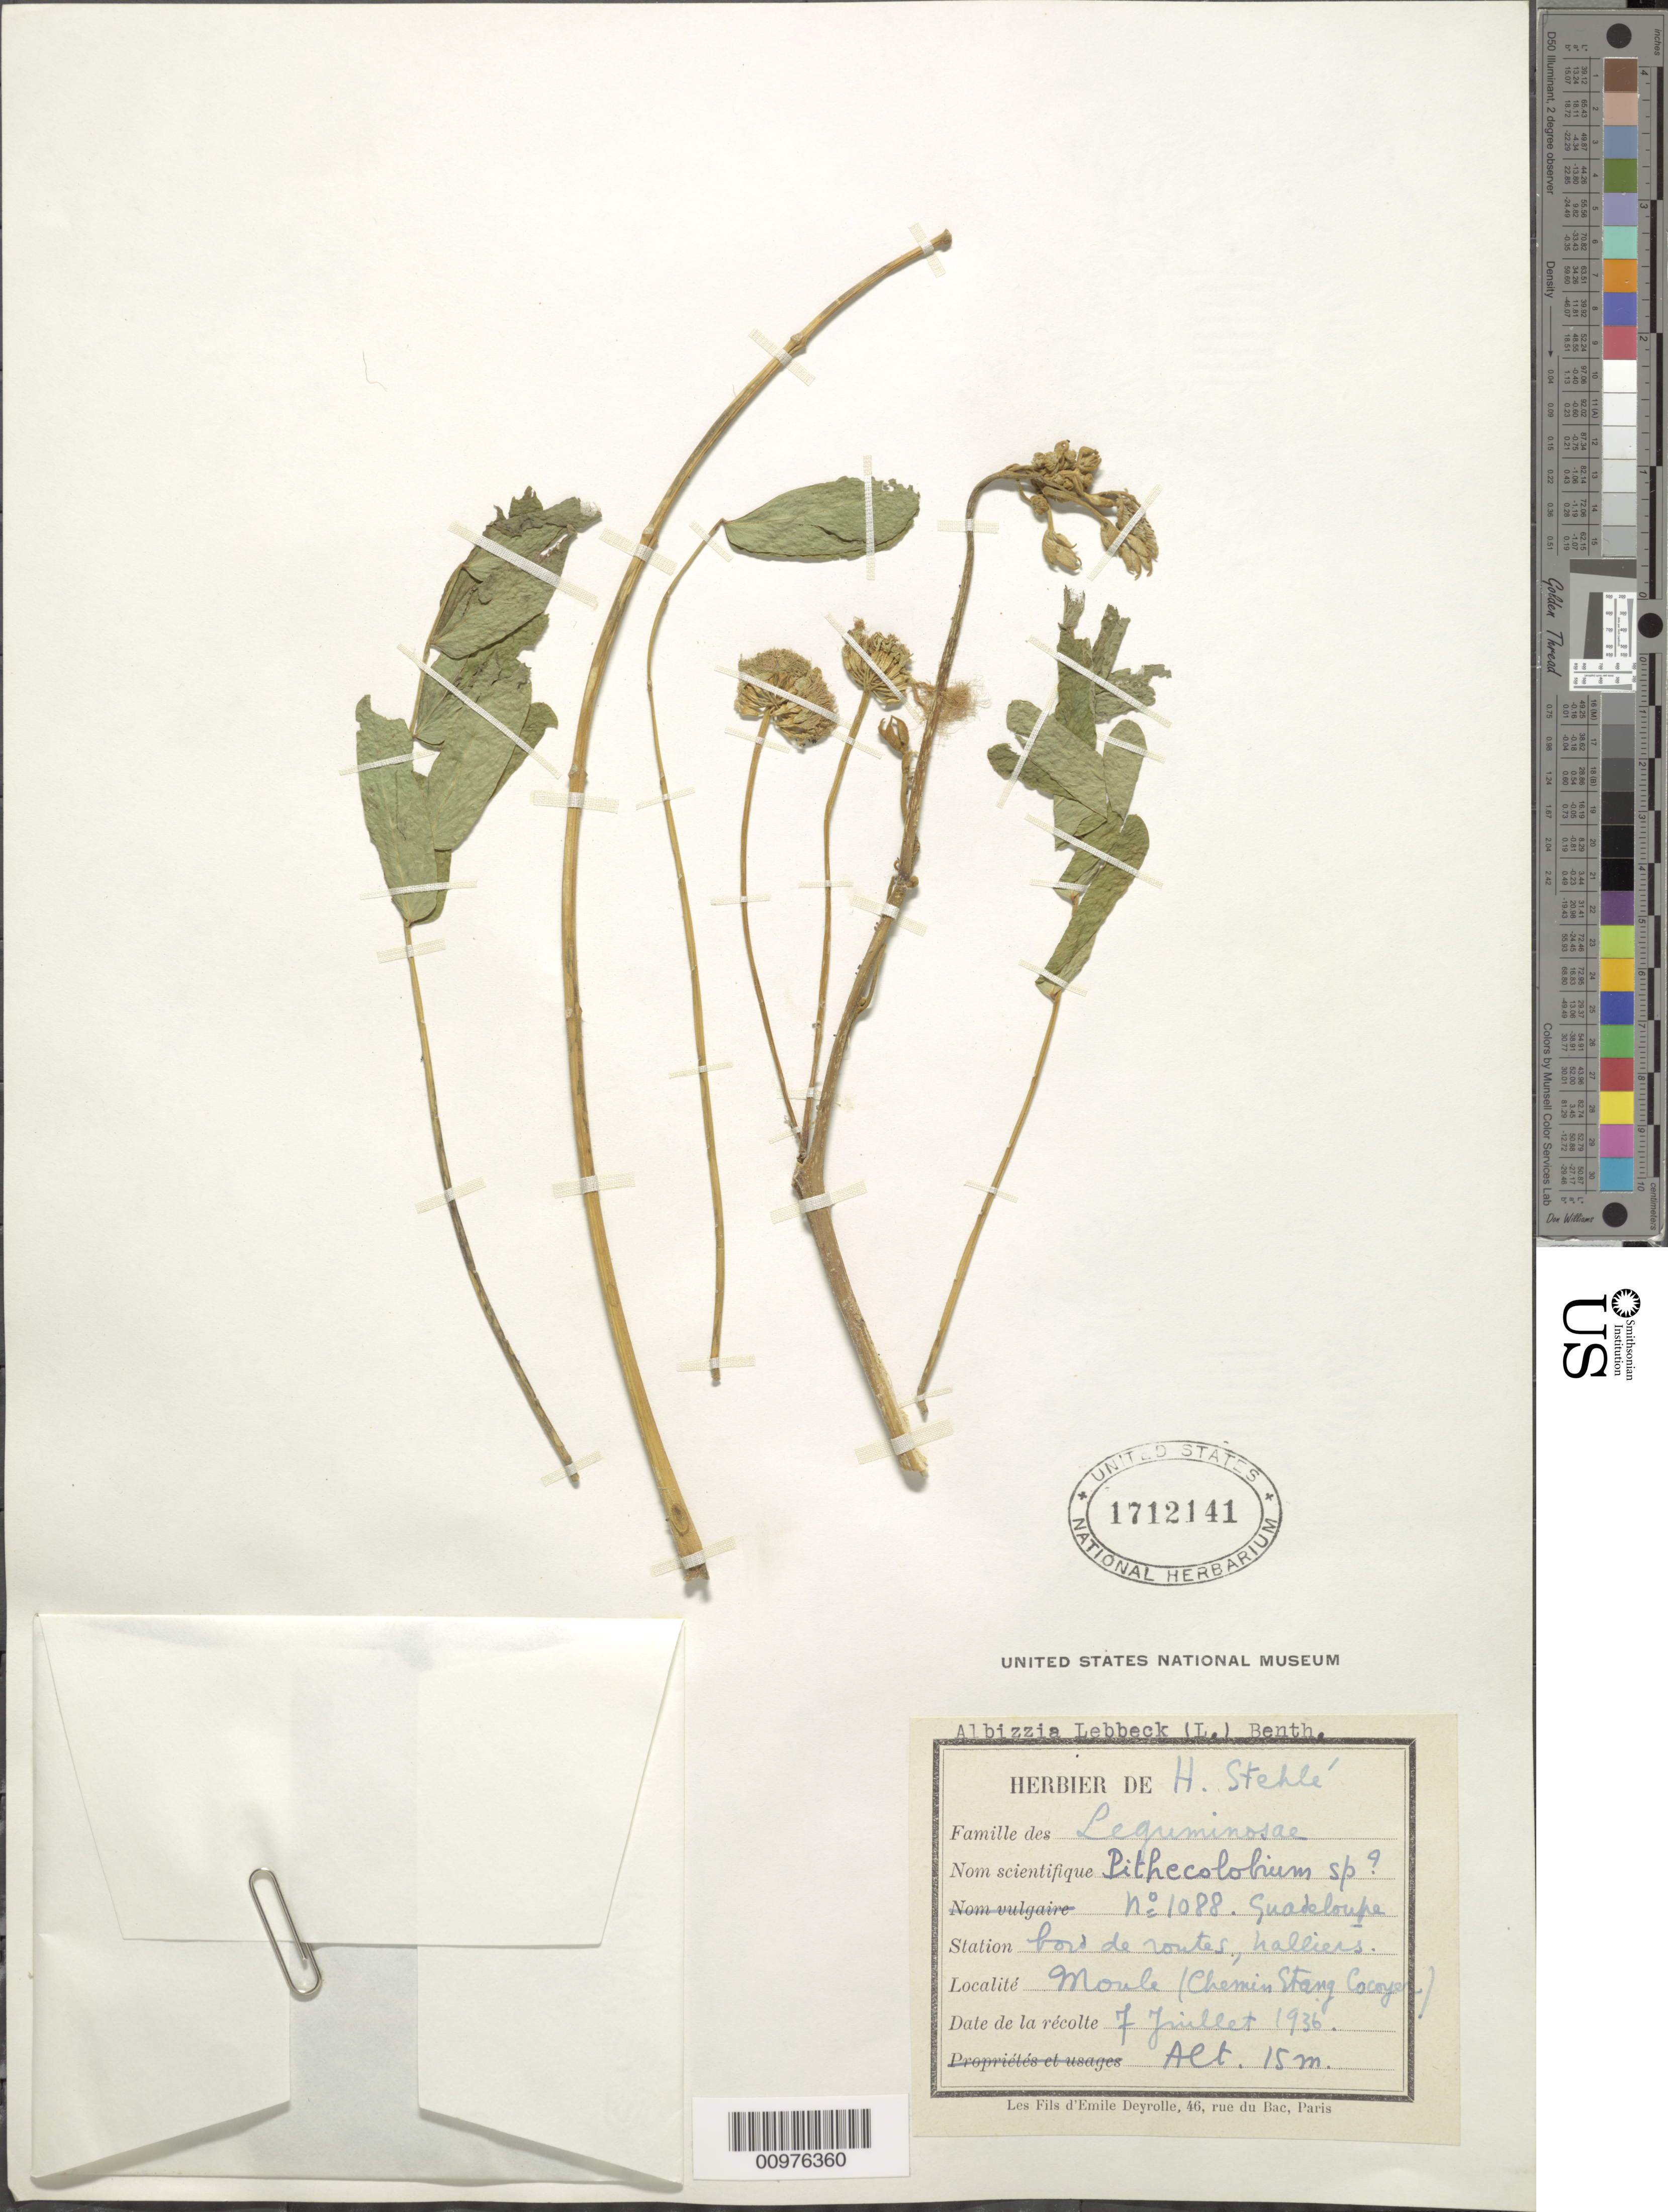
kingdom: Plantae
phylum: Tracheophyta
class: Magnoliopsida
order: Fabales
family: Fabaceae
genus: Albizia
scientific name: Albizia lebbeck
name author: (L.) Benth.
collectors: H. Stehlé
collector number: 1088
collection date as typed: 07 Jul 1936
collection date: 1936-07-07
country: Guadeloupe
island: Basse Terre [Guadeloupe]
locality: bord de routes, halliers, moule (chemin stang cocoyer)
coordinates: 0 N, 0 E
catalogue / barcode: US 1712141